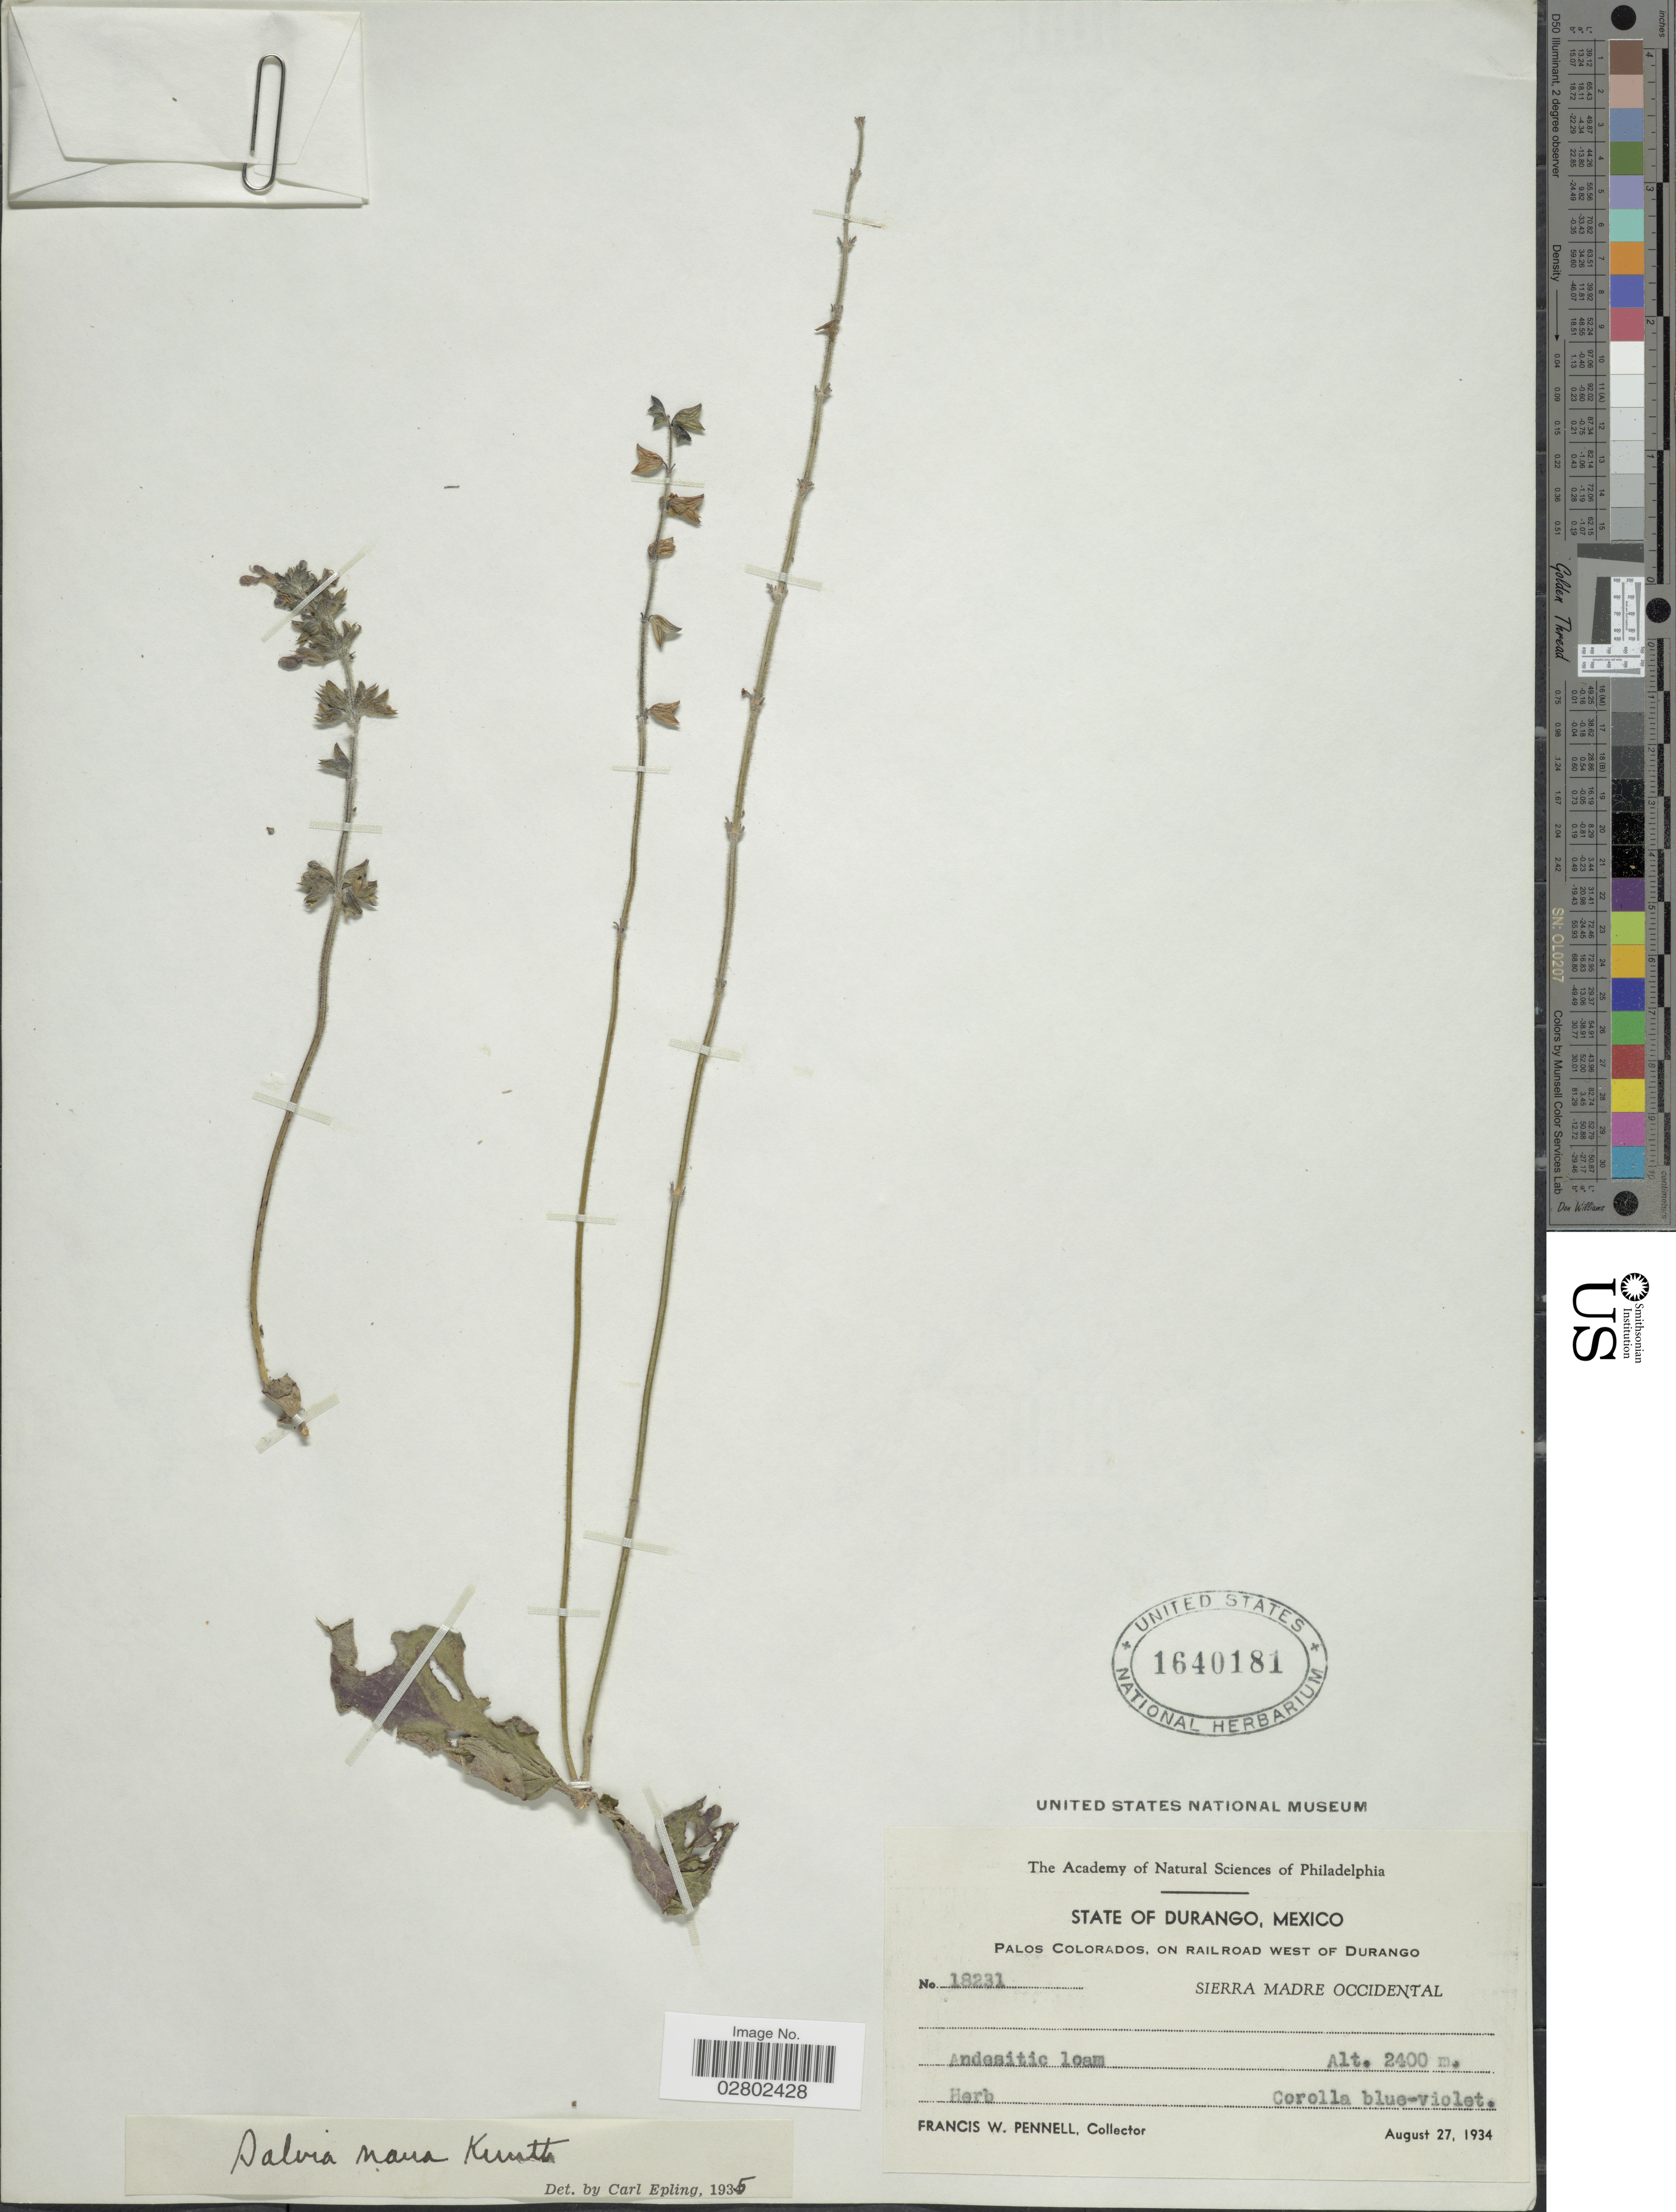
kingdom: Plantae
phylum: Tracheophyta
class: Magnoliopsida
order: Lamiales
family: Lamiaceae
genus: Salvia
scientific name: Salvia nana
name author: Kunth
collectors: F. W. Pennell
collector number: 18231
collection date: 1934-08-27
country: Mexico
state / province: Durango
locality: Palos Colorados, on railroad west of Durango. Sierra Madre Occidental.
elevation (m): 2400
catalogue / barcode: US 1640181